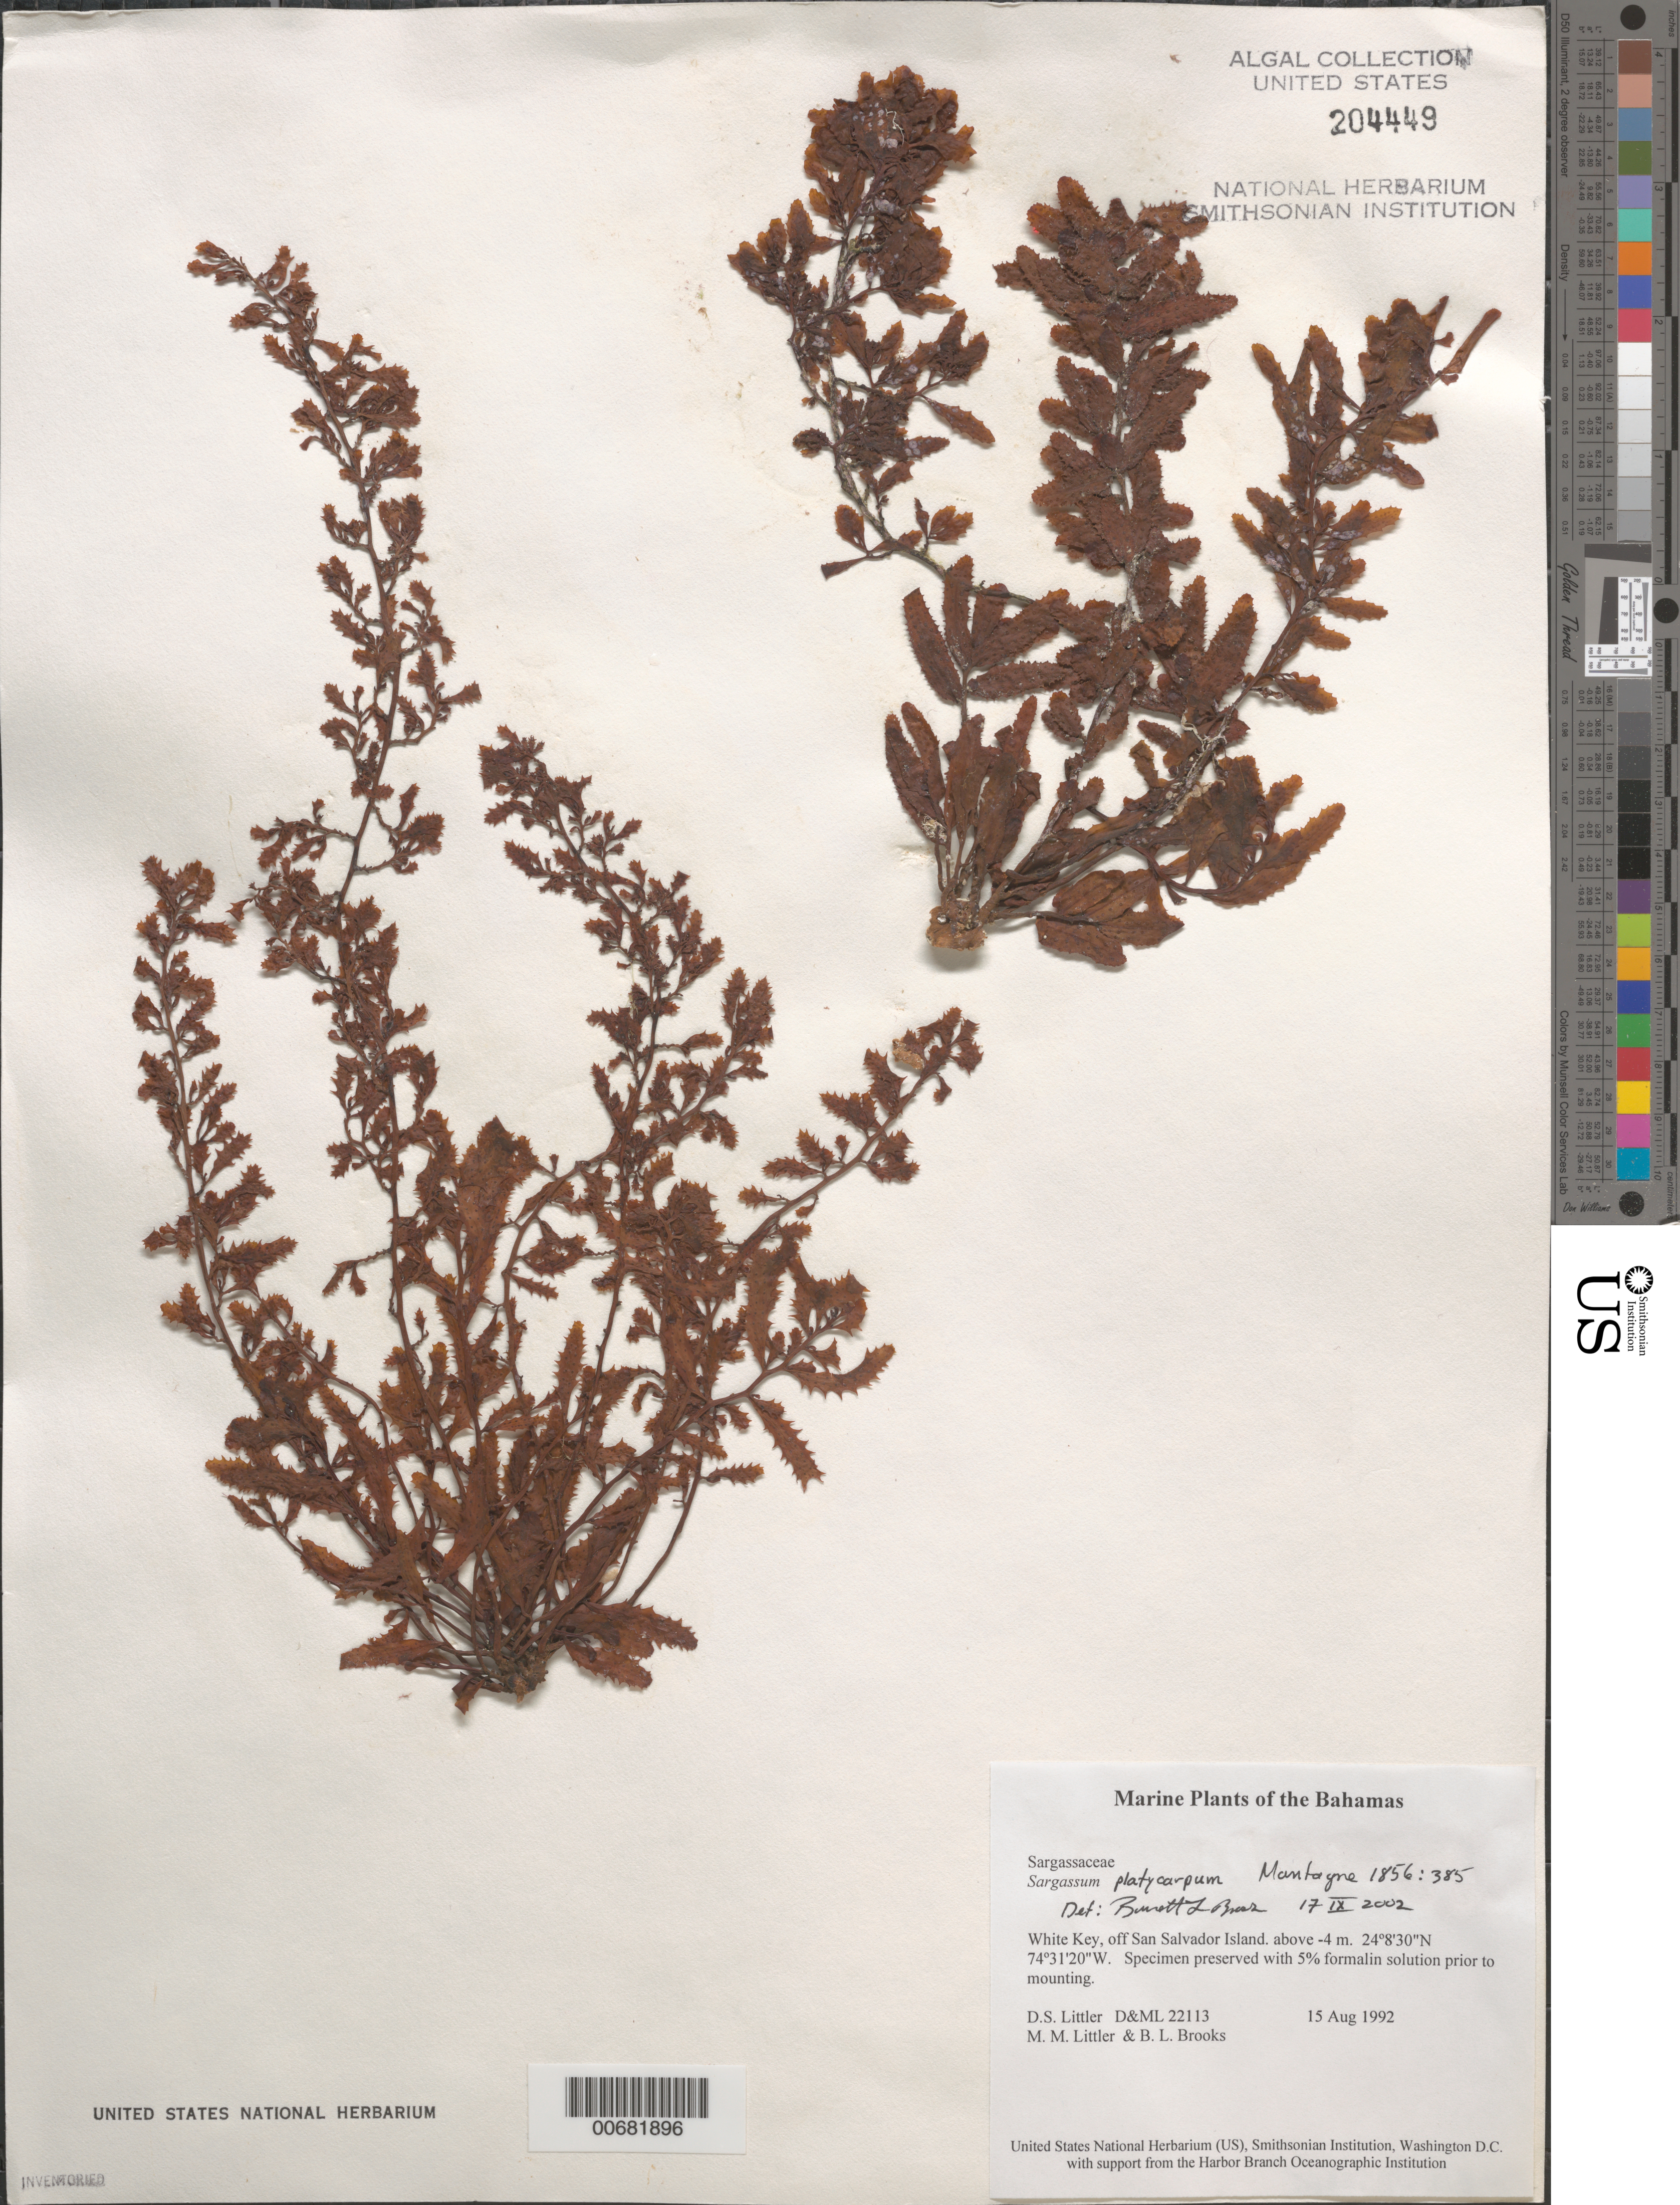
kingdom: Chromista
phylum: Ochrophyta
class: Phaeophyceae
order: Fucales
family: Sargassaceae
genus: Sargassum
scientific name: Sargassum platycarpum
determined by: Brooks, B. L., (BOT), Smithsonian Institution - National Museum of Natural History (UNITED STATES)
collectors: D. S. Littler, M. M. Littler & B. Brooks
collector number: D&ML 22113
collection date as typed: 15 Aug 1992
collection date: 1992-08-15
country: Bahamas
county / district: San Salvador District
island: White Key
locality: Off San Salvador Island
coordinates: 24 8' 30" N, 74 31' 20" W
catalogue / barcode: US 204449